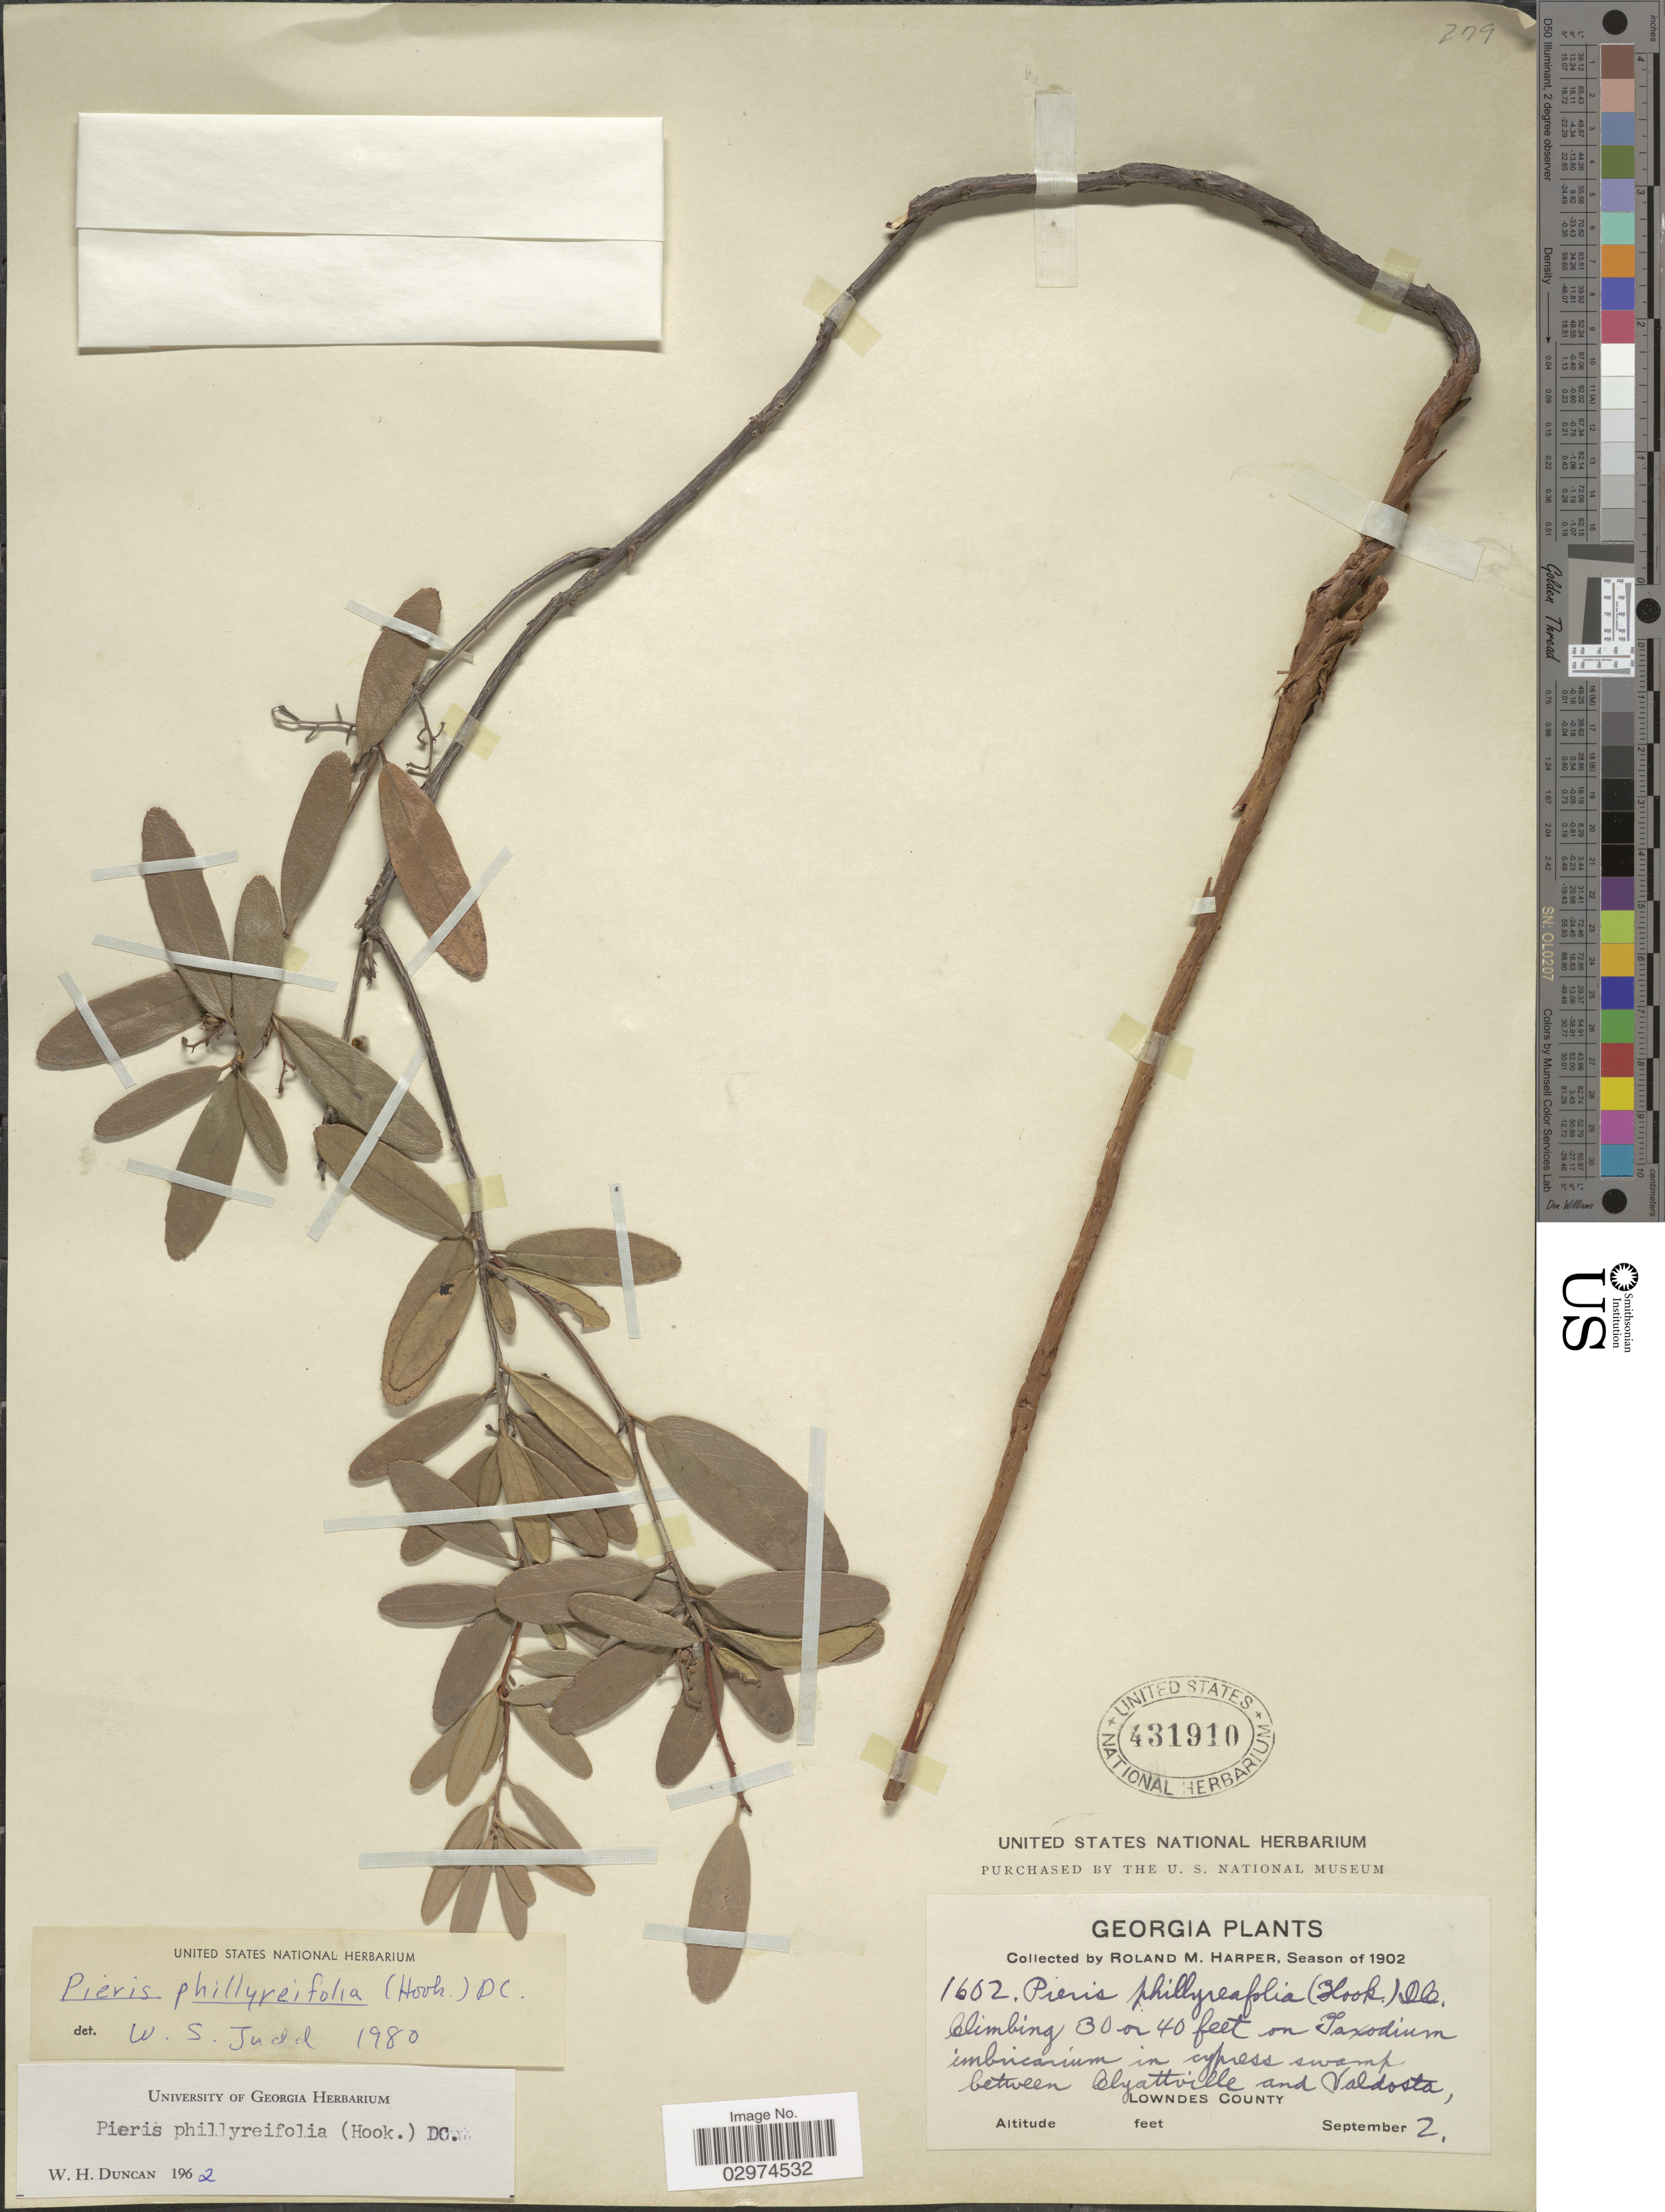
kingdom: Plantae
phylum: Tracheophyta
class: Magnoliopsida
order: Ericales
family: Ericaceae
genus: Pieris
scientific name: Pieris phillyreifolia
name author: (Hook.) DC.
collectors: R. M. Harper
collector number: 1602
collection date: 1902-09-02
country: United States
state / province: Georgia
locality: Between Clyattville and Valdosta, Lowndes County.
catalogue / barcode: US 431910